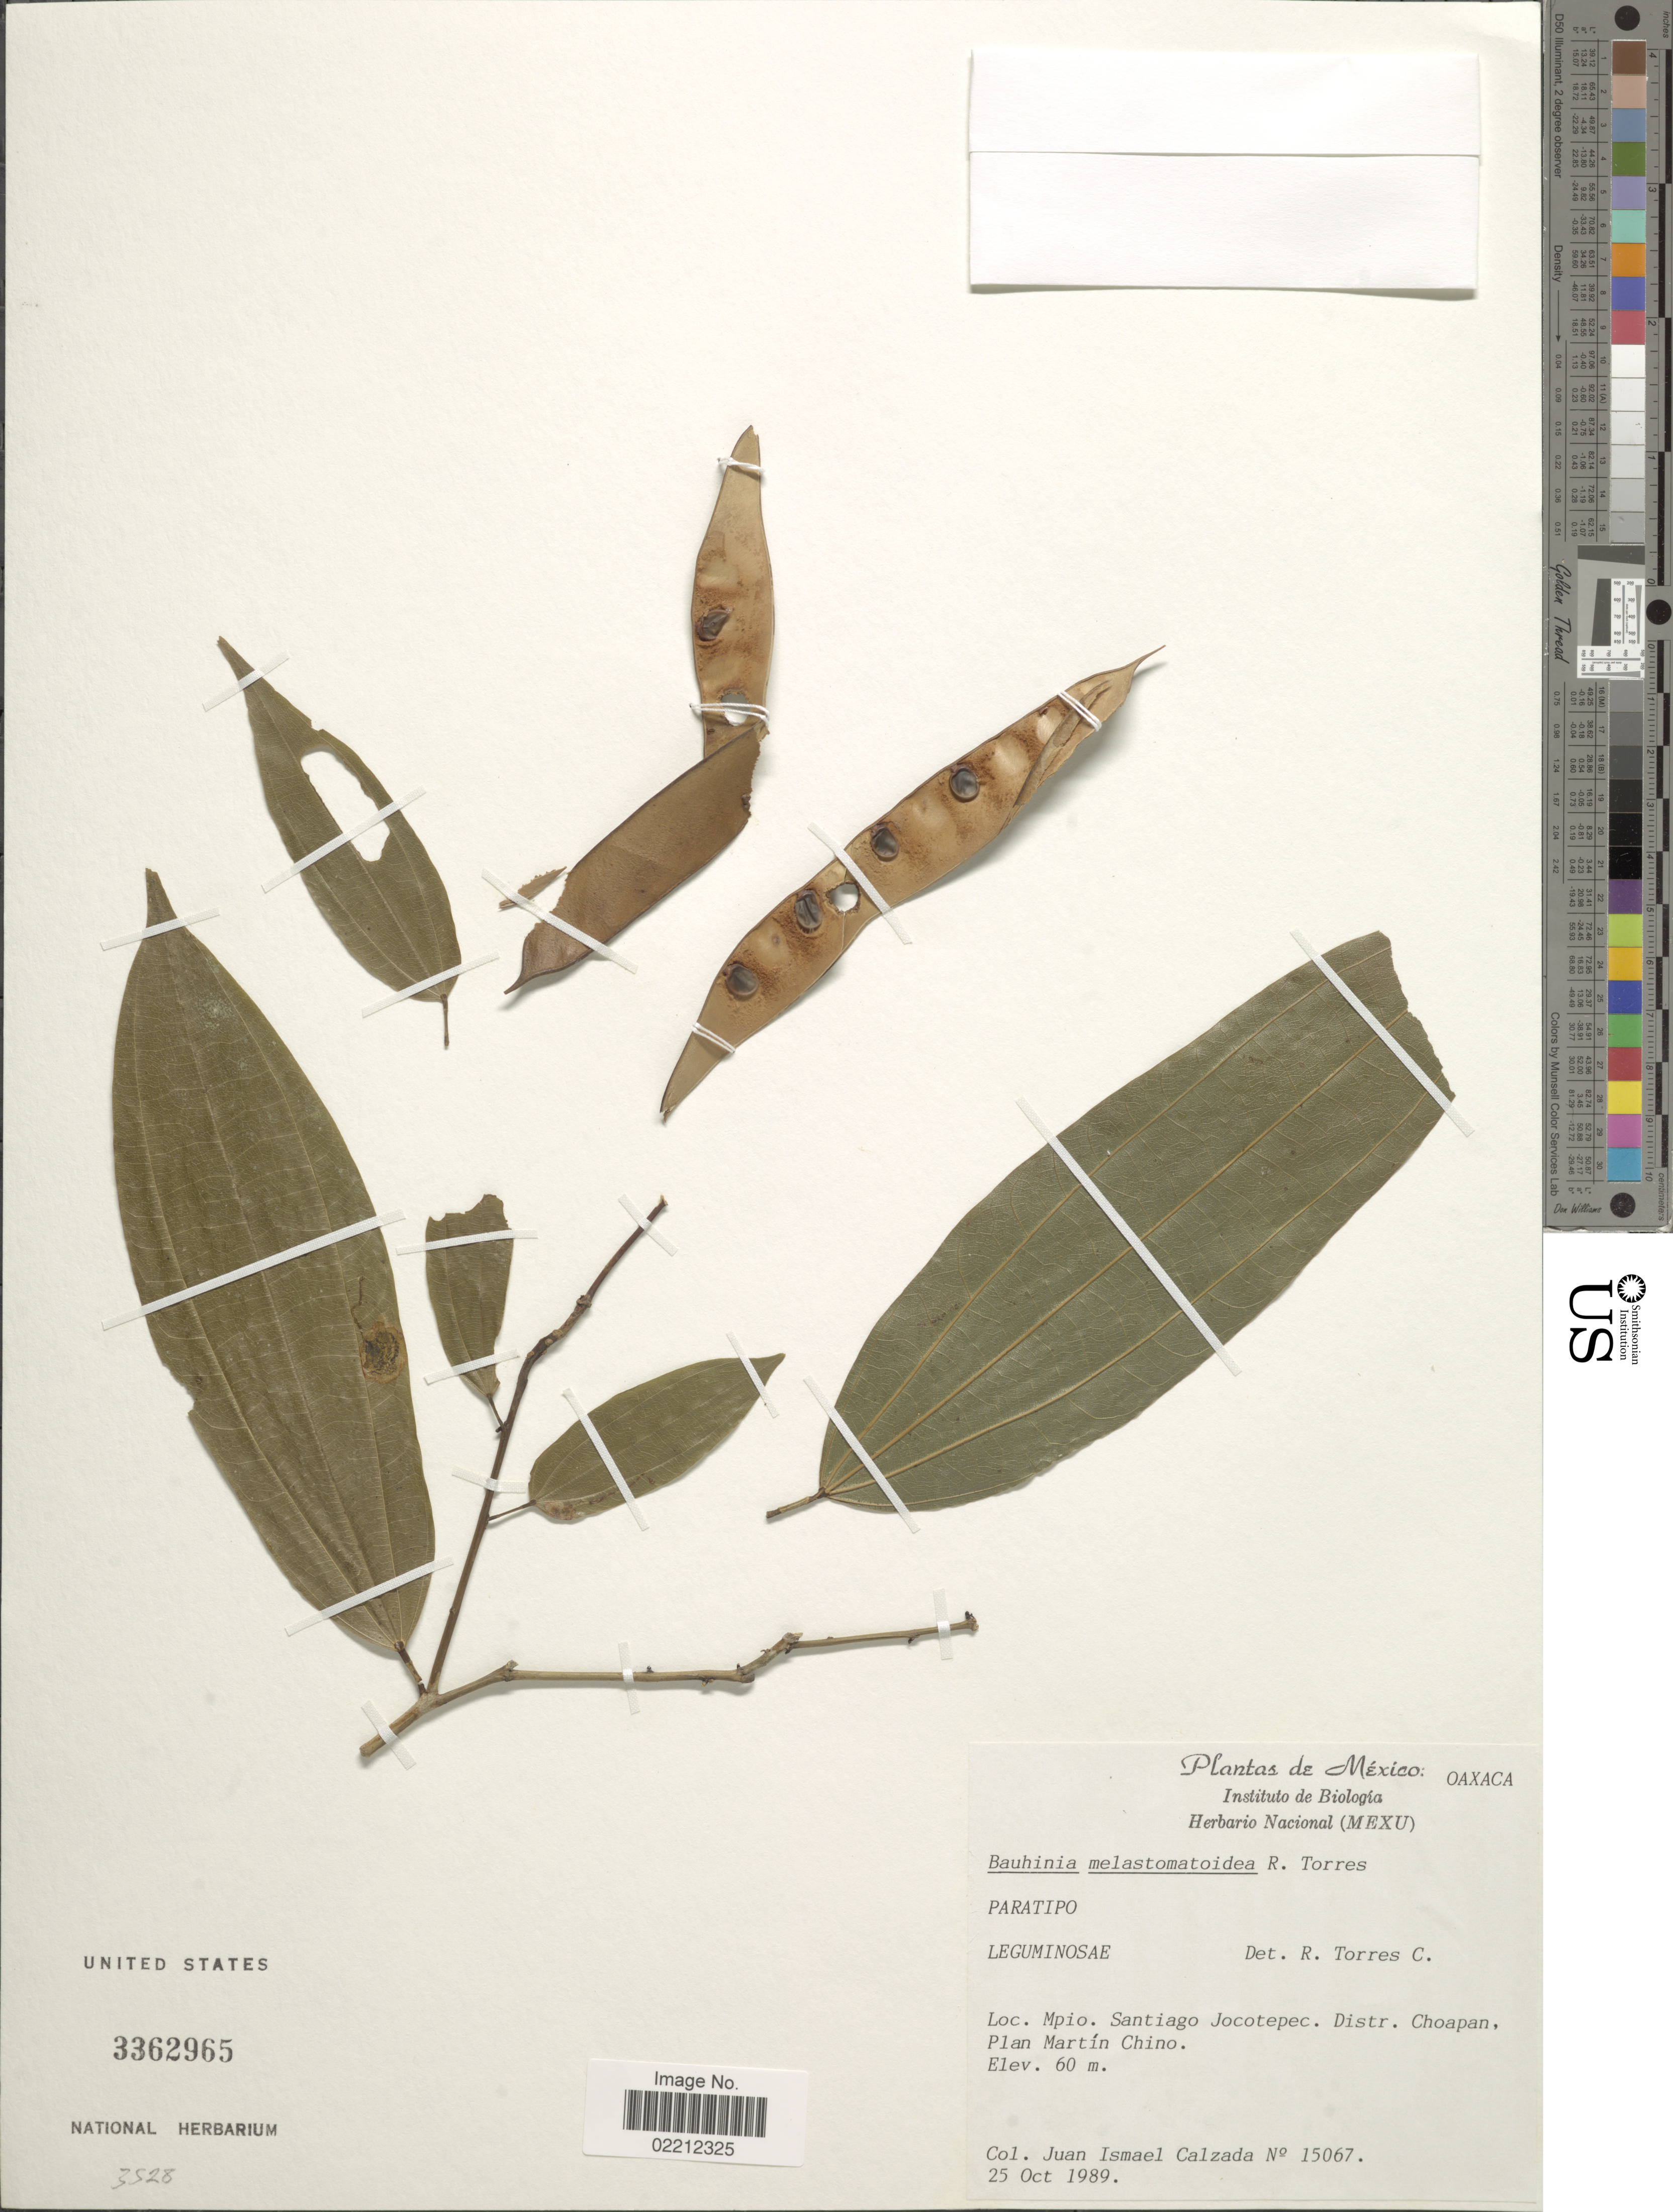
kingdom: Plantae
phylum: Tracheophyta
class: Magnoliopsida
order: Fabales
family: Fabaceae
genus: Bauhinia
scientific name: Bauhinia melastomatoidea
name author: Torres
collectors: J. I. Calzada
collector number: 15067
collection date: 1989-10-25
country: Mexico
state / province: Oaxaca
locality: Mpio. Santiago Jocotepec. Distr. Choapan, Plan Martin Chino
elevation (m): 60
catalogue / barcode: US 3362965